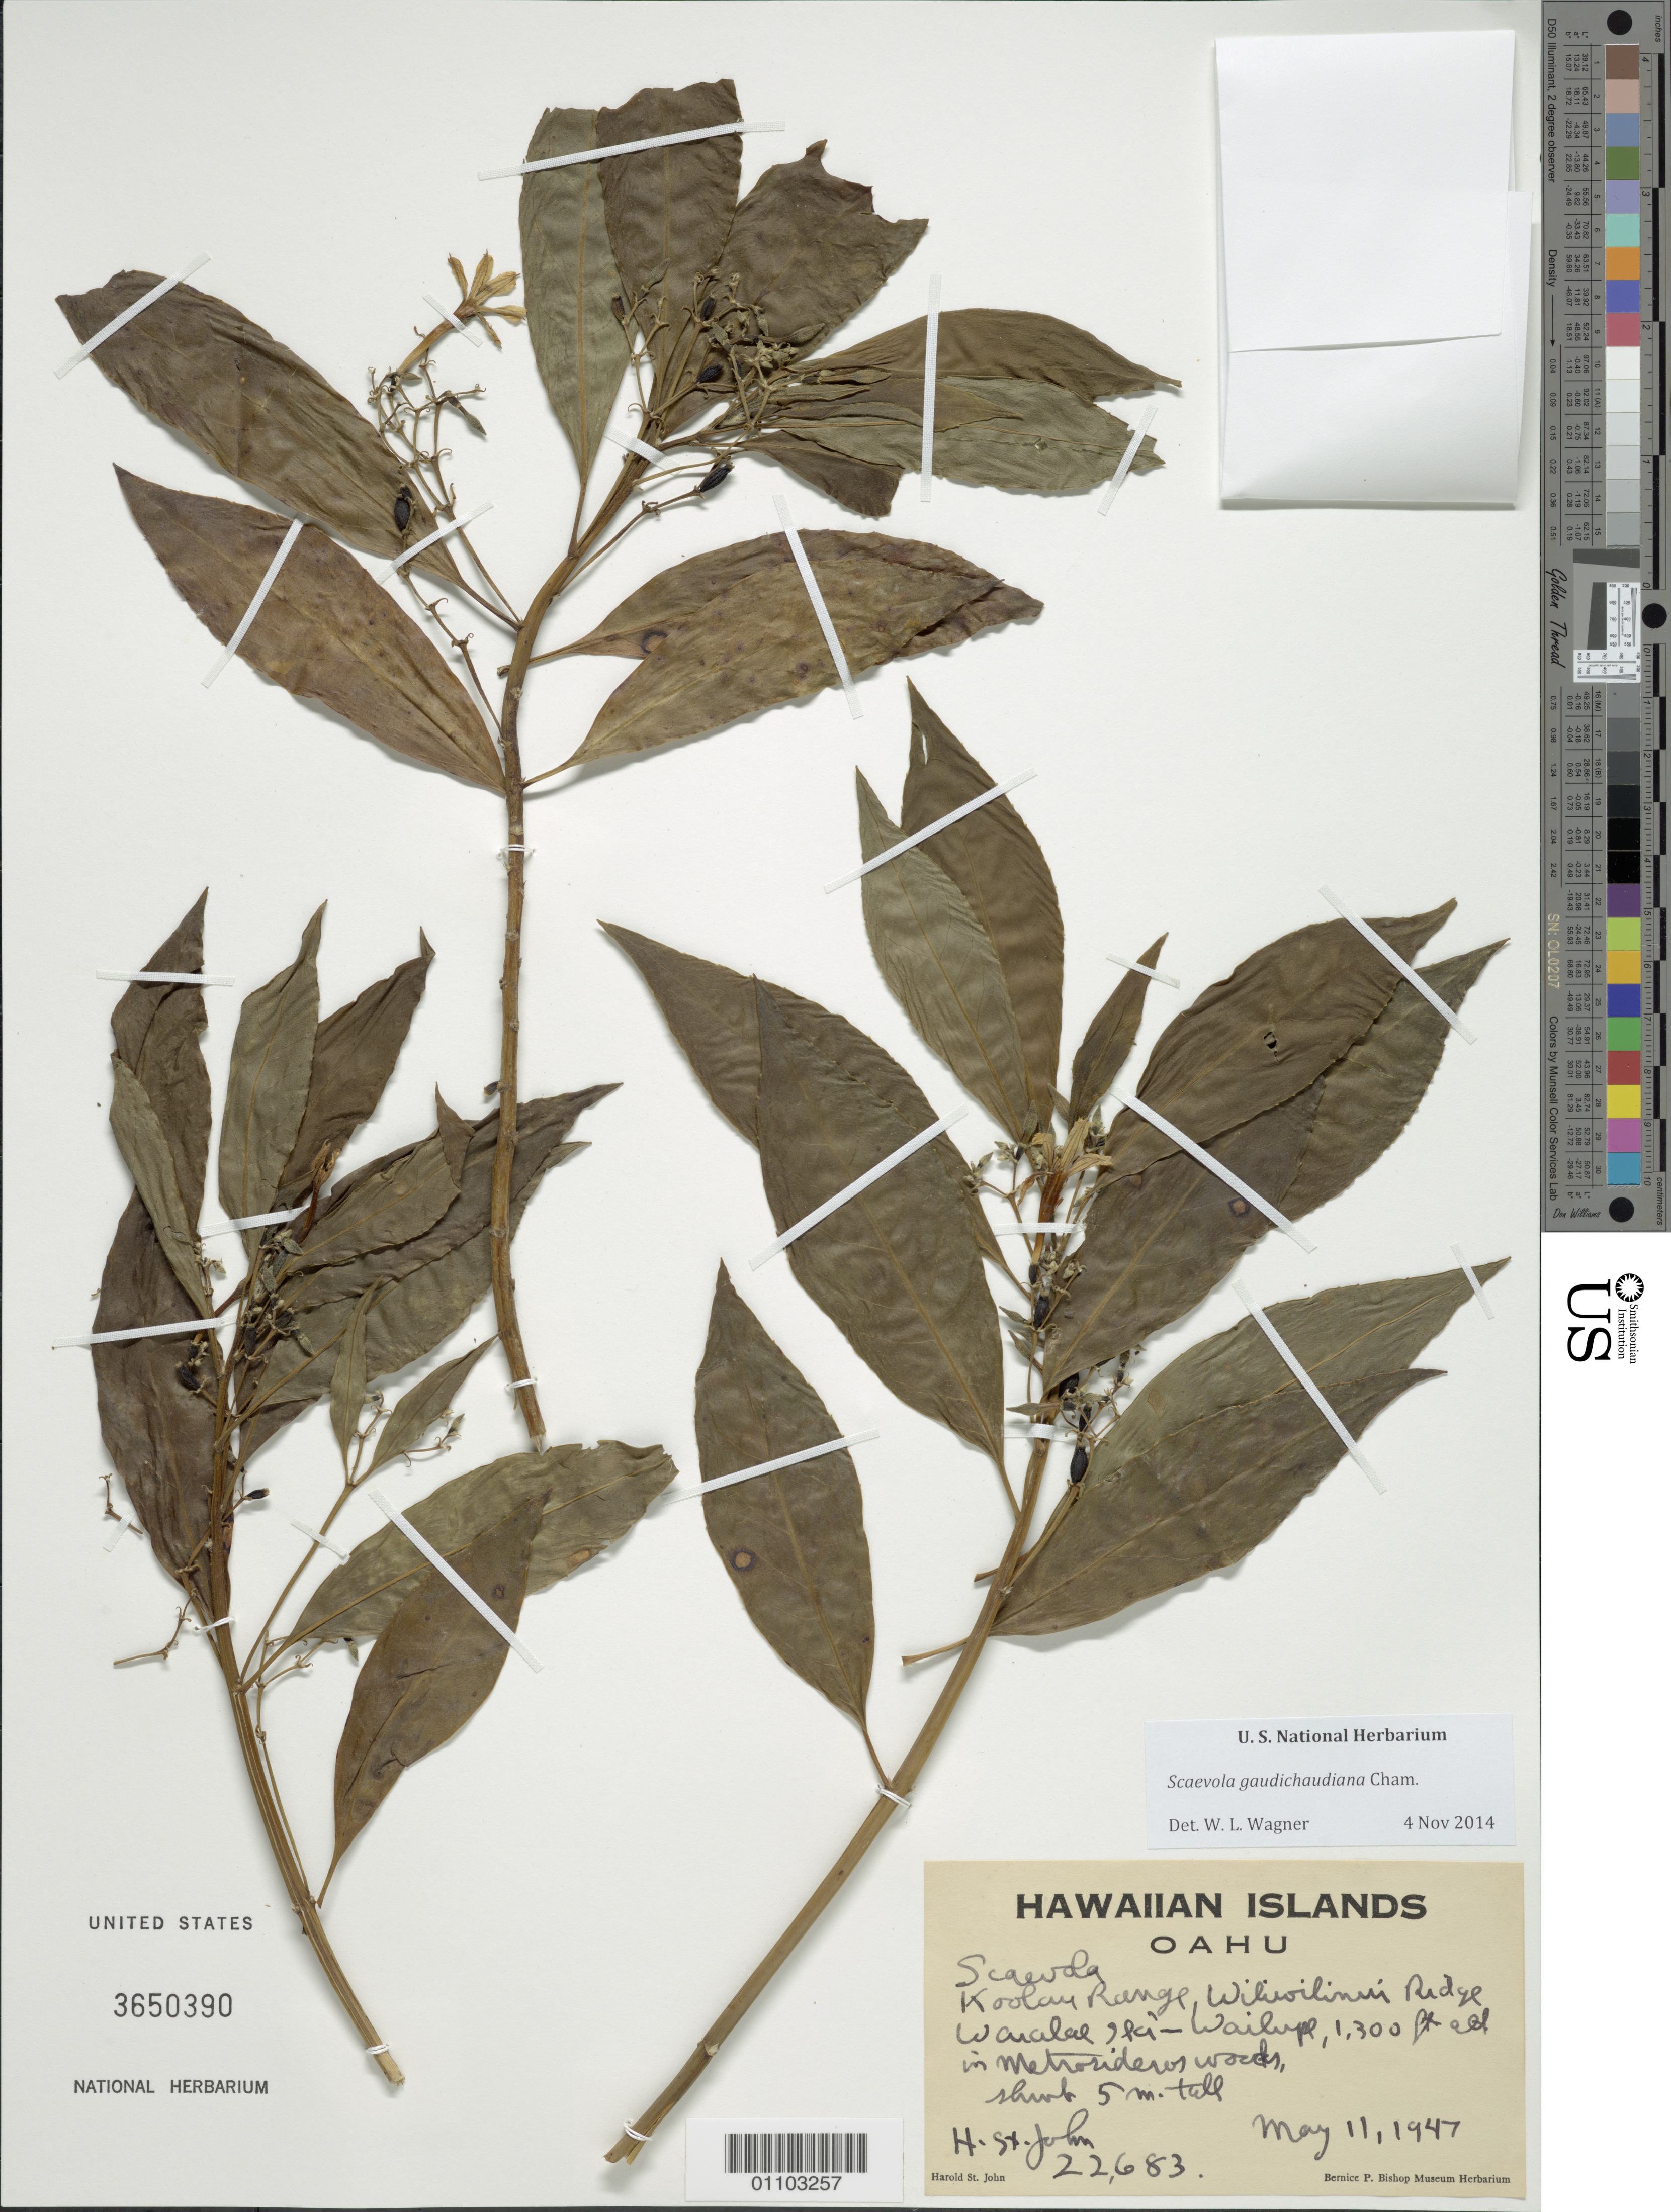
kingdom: Plantae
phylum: Tracheophyta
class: Magnoliopsida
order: Asterales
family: Goodeniaceae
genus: Scaevola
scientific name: Scaevola gaudichaudiana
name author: Cham.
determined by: Wagner, W. L., (BOT), Smithsonian Institution - National Museum of Natural History (UNITED STATES)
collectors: H. St. John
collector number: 22,683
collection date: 1947-05-11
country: United States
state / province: Hawaii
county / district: Honolulu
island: Oahu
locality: Wiliwilinui Ridge, Koolau Range, Waialae - Iki - Wailupe.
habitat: Shrub 5 m tall.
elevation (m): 396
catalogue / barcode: US 3650390